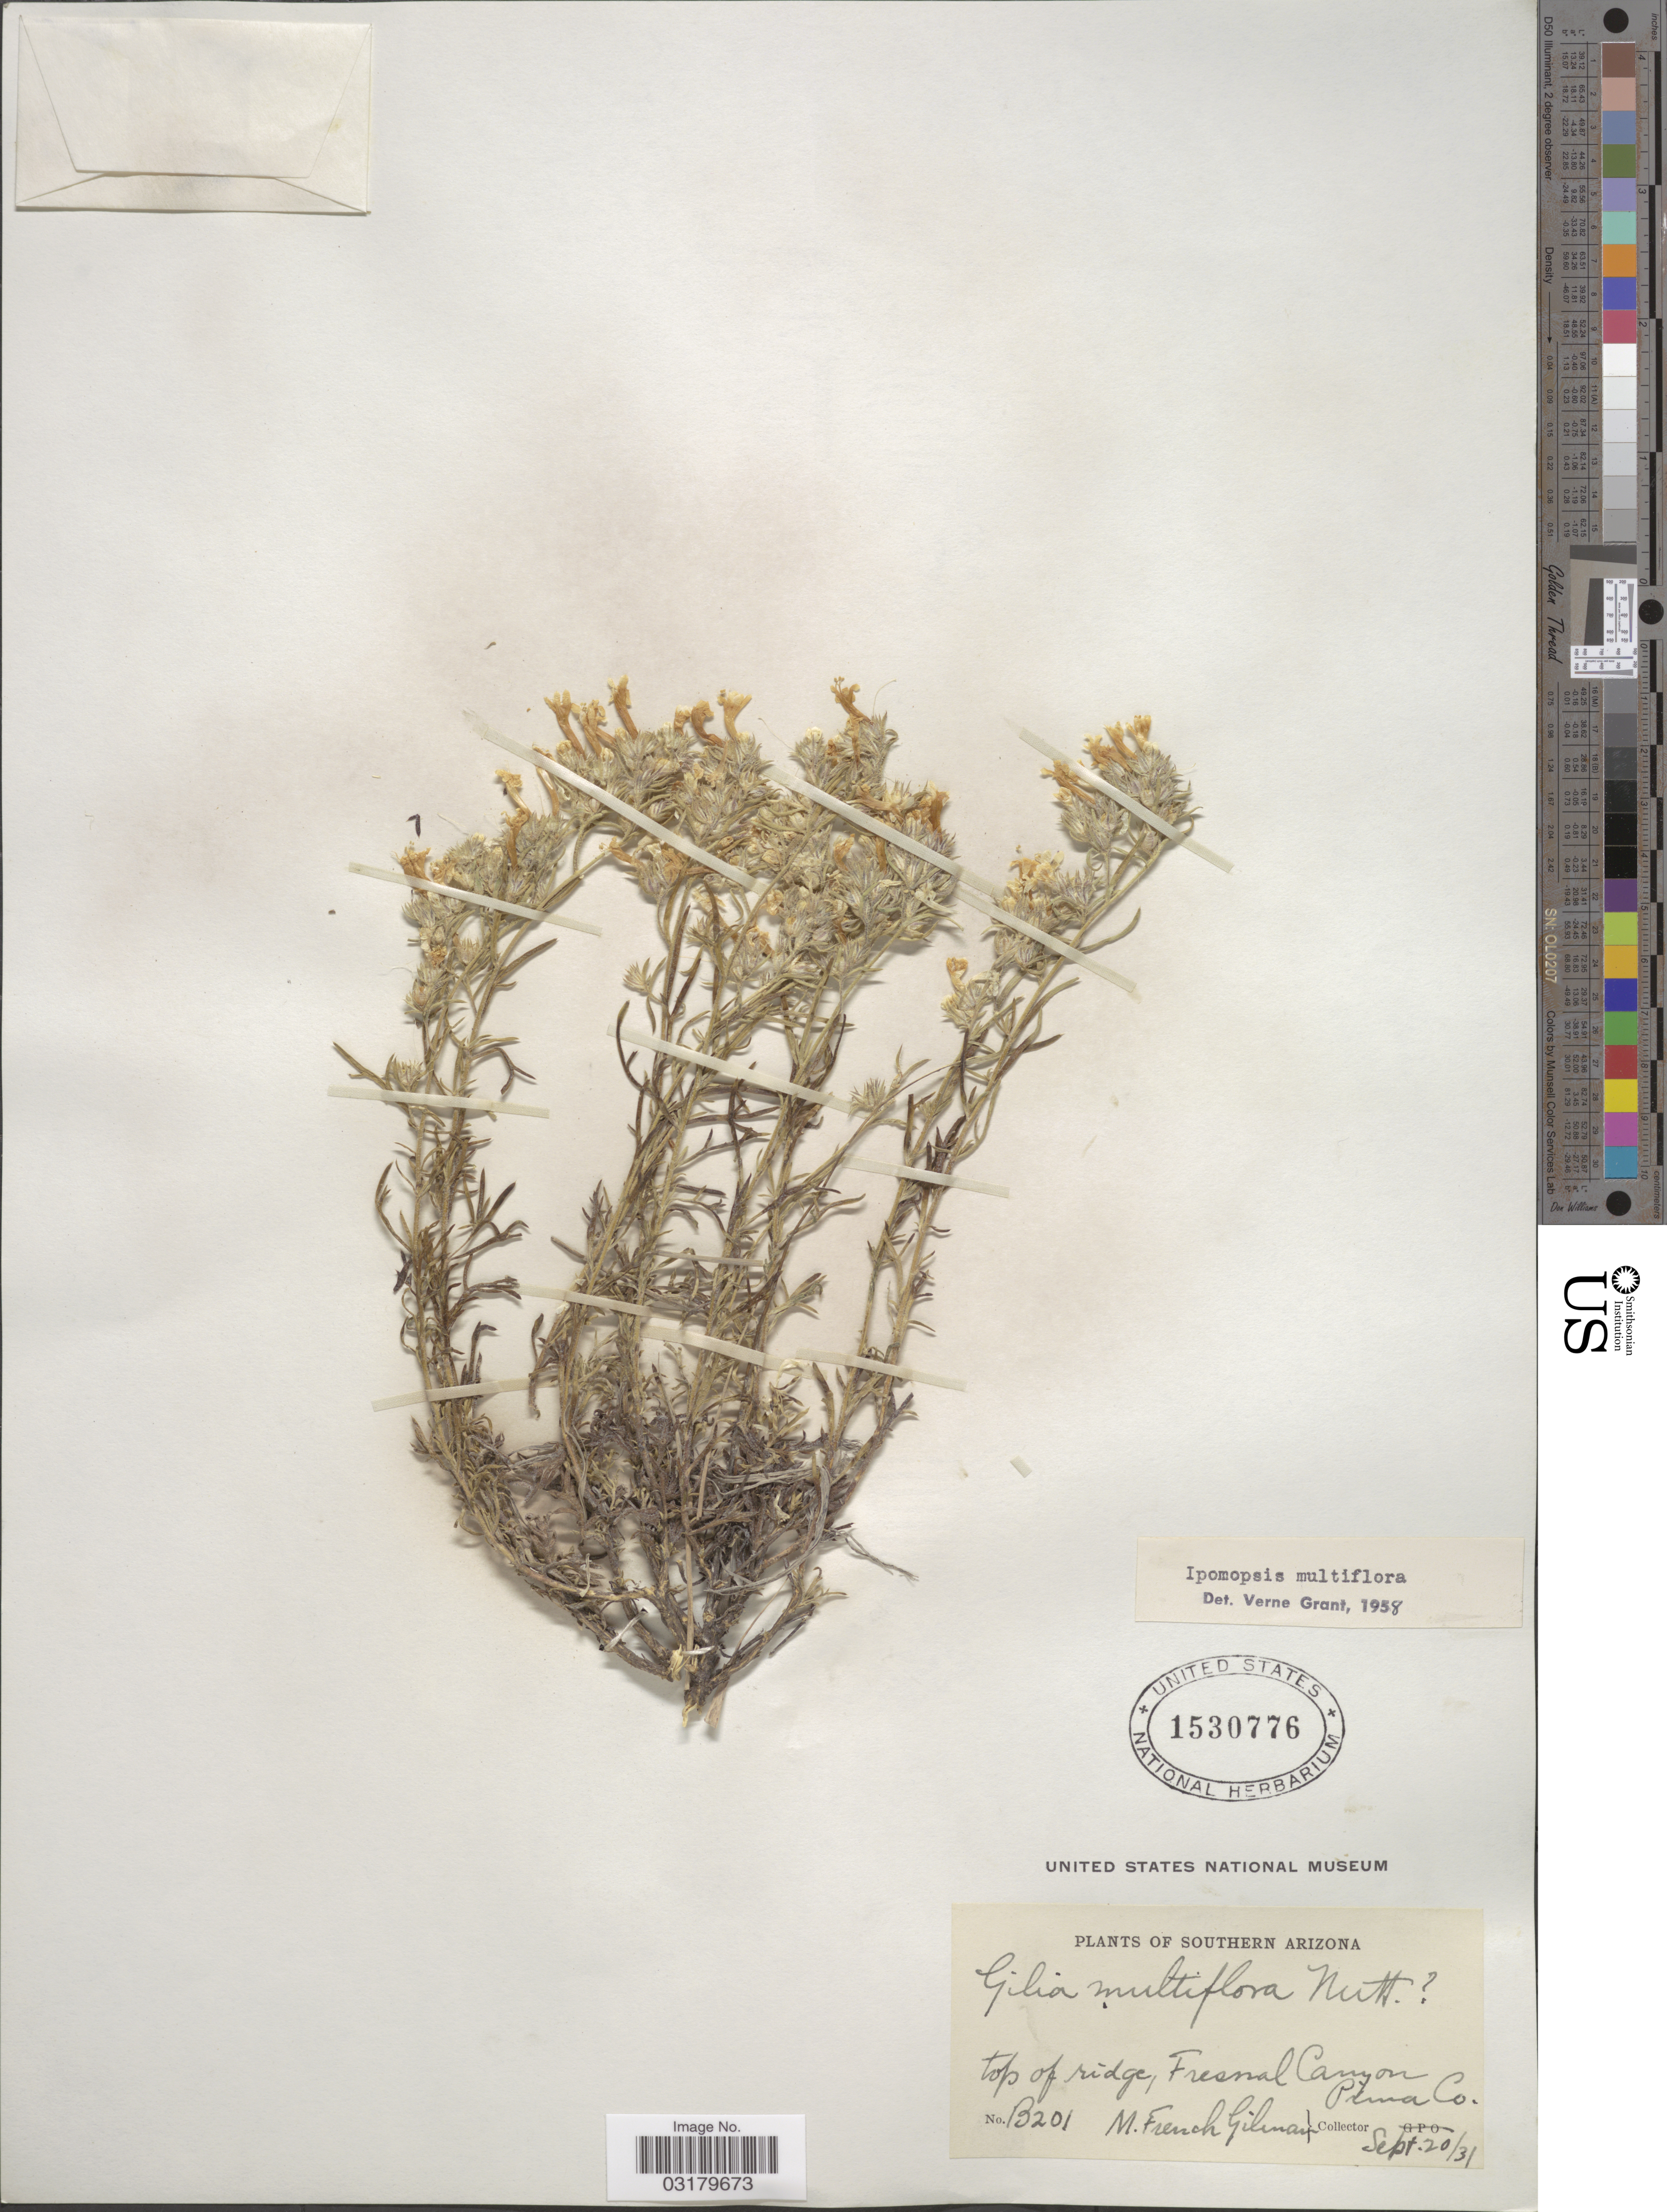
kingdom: Plantae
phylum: Tracheophyta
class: Magnoliopsida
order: Ericales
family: Polemoniaceae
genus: Ipomopsis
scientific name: Ipomopsis multiflora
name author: (Nutt.) V.E. Grant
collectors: M. F. Gilman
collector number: B201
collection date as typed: Transcribed d/m/y: 20/9/31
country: United States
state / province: Arizona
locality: Southern Arizona. Fresnal Canyon, Pima Co.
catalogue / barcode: US 1530776